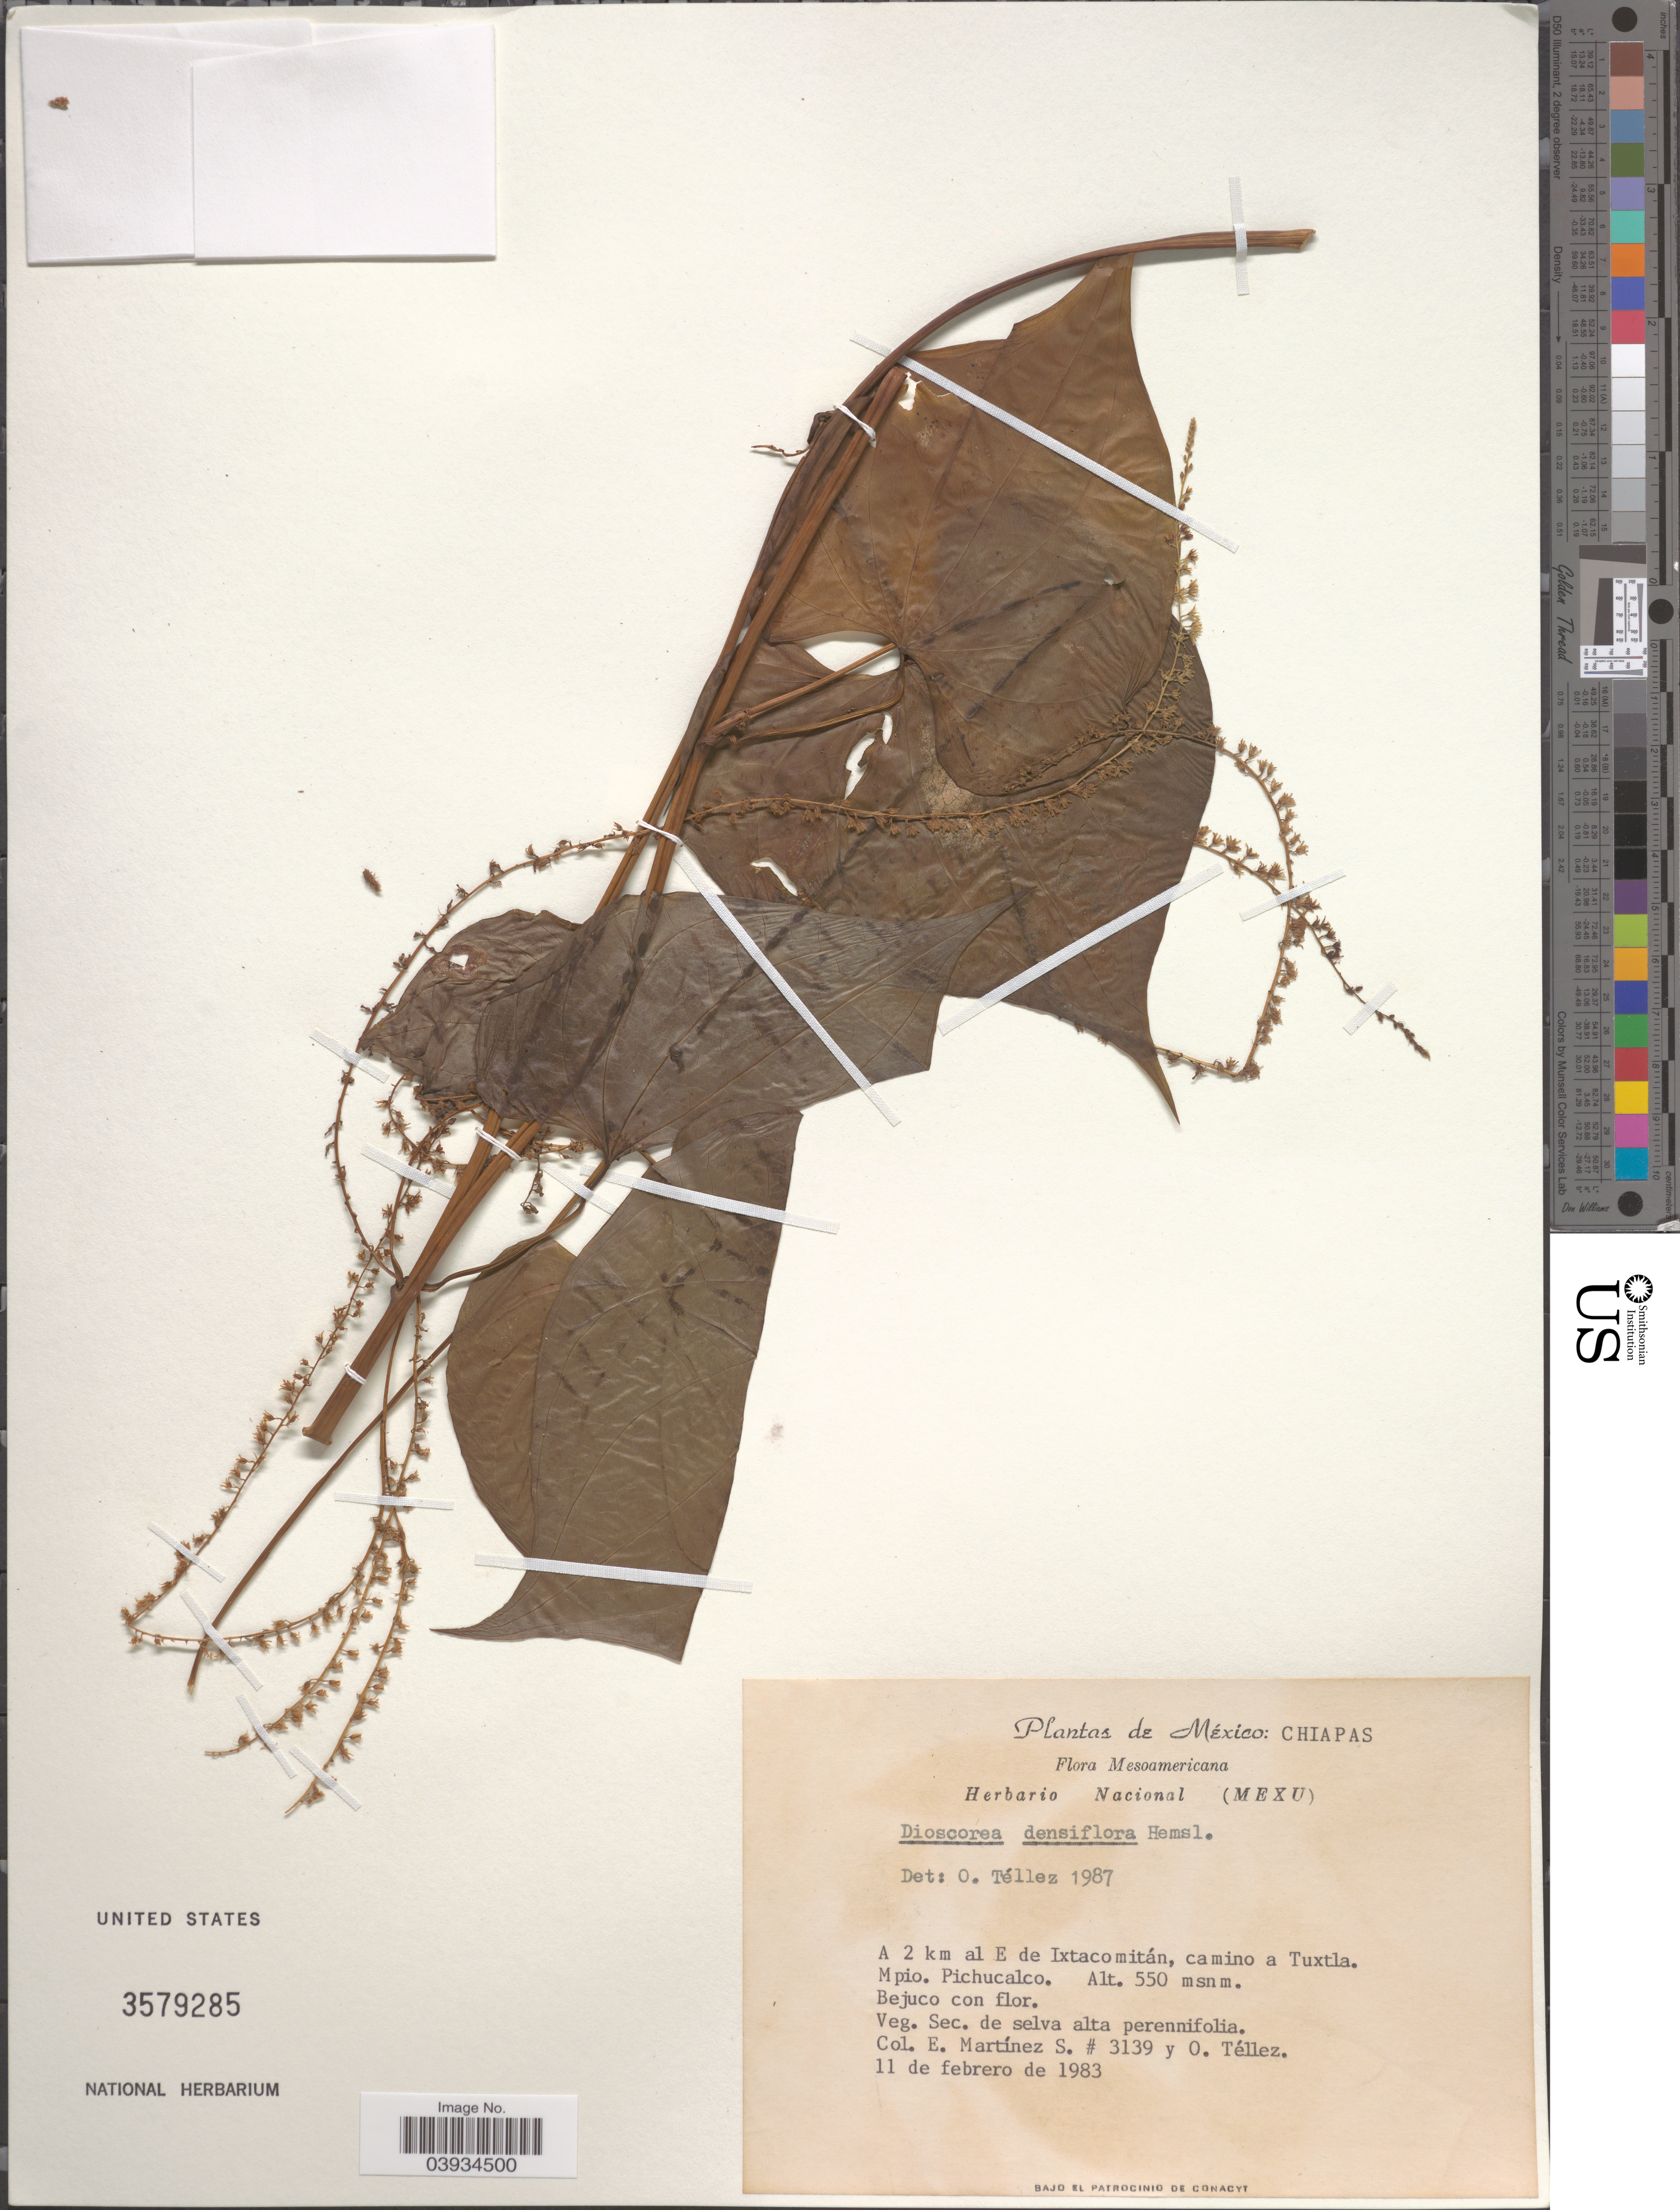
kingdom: Plantae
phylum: Tracheophyta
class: Liliopsida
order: Dioscoreales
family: Dioscoreaceae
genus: Dioscorea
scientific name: Dioscorea densiflora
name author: Hemsl.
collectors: E. M. Martínez S. & O. Tellez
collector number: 3139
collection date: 1983-02-11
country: Mexico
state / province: Chiapas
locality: Mesoamericana. A 2 km al E de Ixtacomitán, camino a Tuxtla. Mpio. Pichucalco.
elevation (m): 550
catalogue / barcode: US 3579285